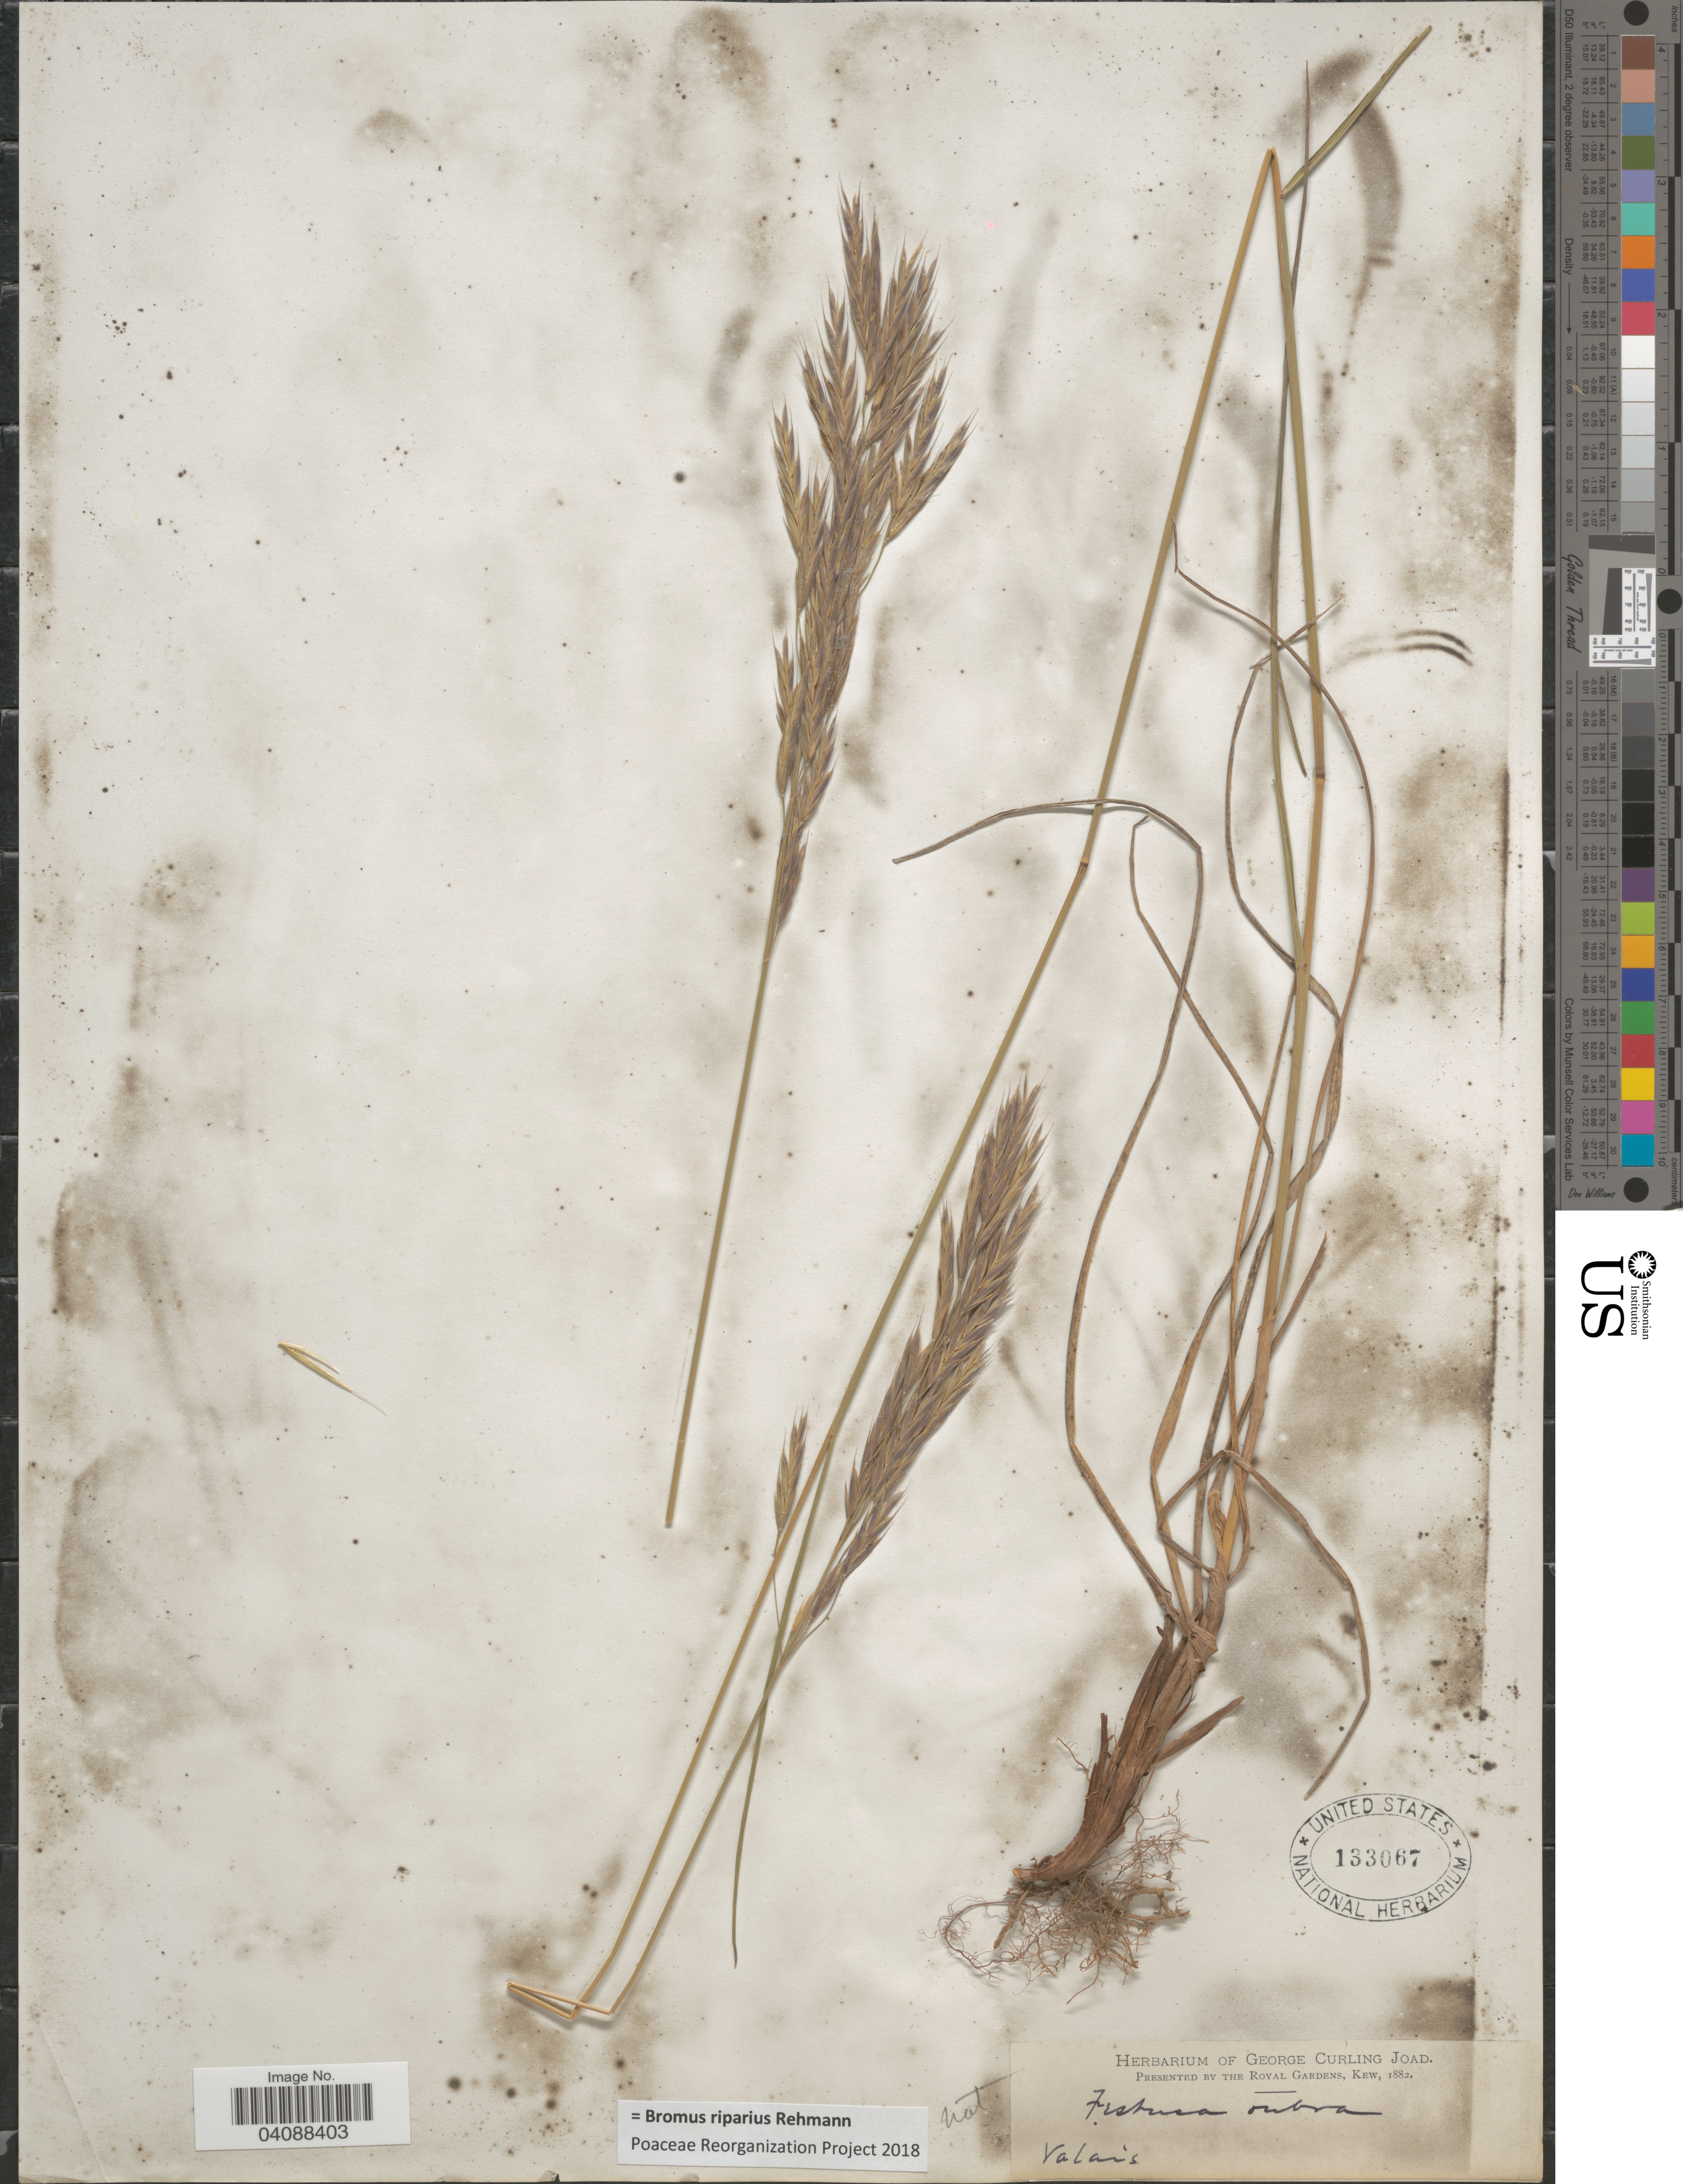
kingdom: Plantae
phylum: Tracheophyta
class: Liliopsida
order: Poales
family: Poaceae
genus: Bromus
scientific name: Bromus riparius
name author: Rehmann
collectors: ex herb. George Curling Joad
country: Switzerland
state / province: Valais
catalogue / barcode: US 133067